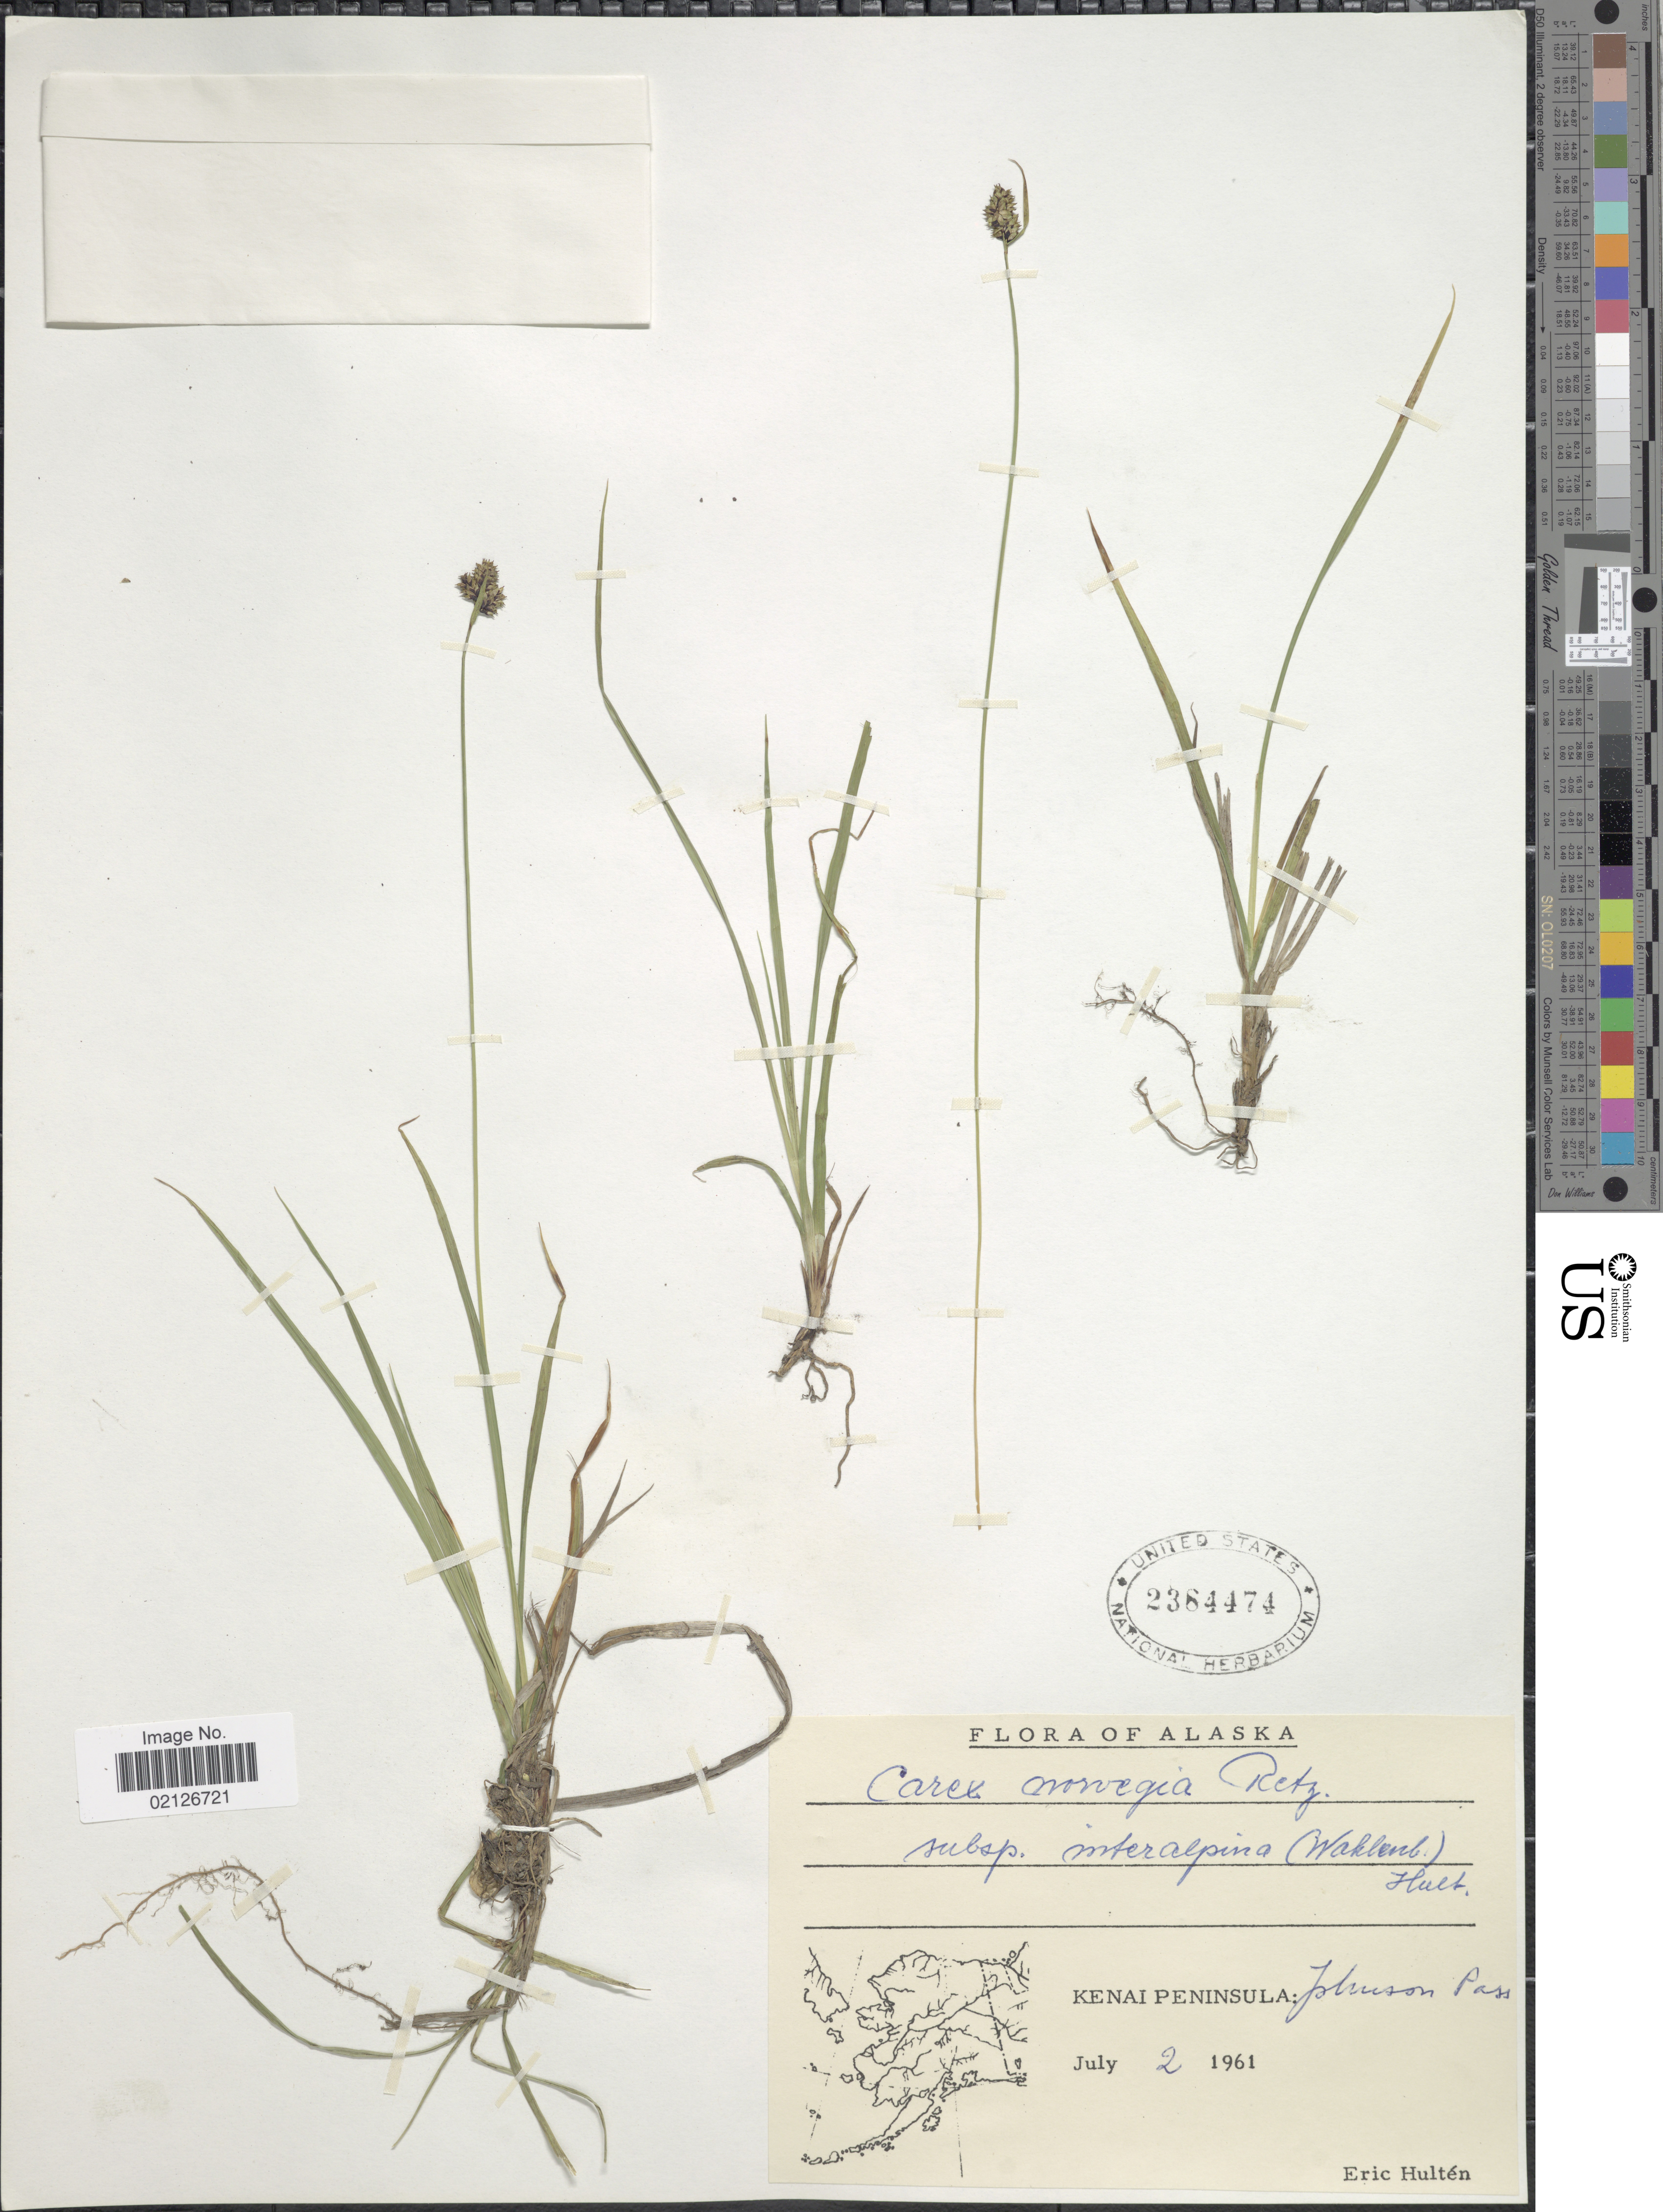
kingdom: Plantae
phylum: Tracheophyta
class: Liliopsida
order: Poales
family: Cyperaceae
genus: Carex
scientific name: Carex norvegica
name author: Retz.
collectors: E. G. Hultén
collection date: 1961-07-02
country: United States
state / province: Alaska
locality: Kenai Peninsula: Johnson Pass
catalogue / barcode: US 2364474